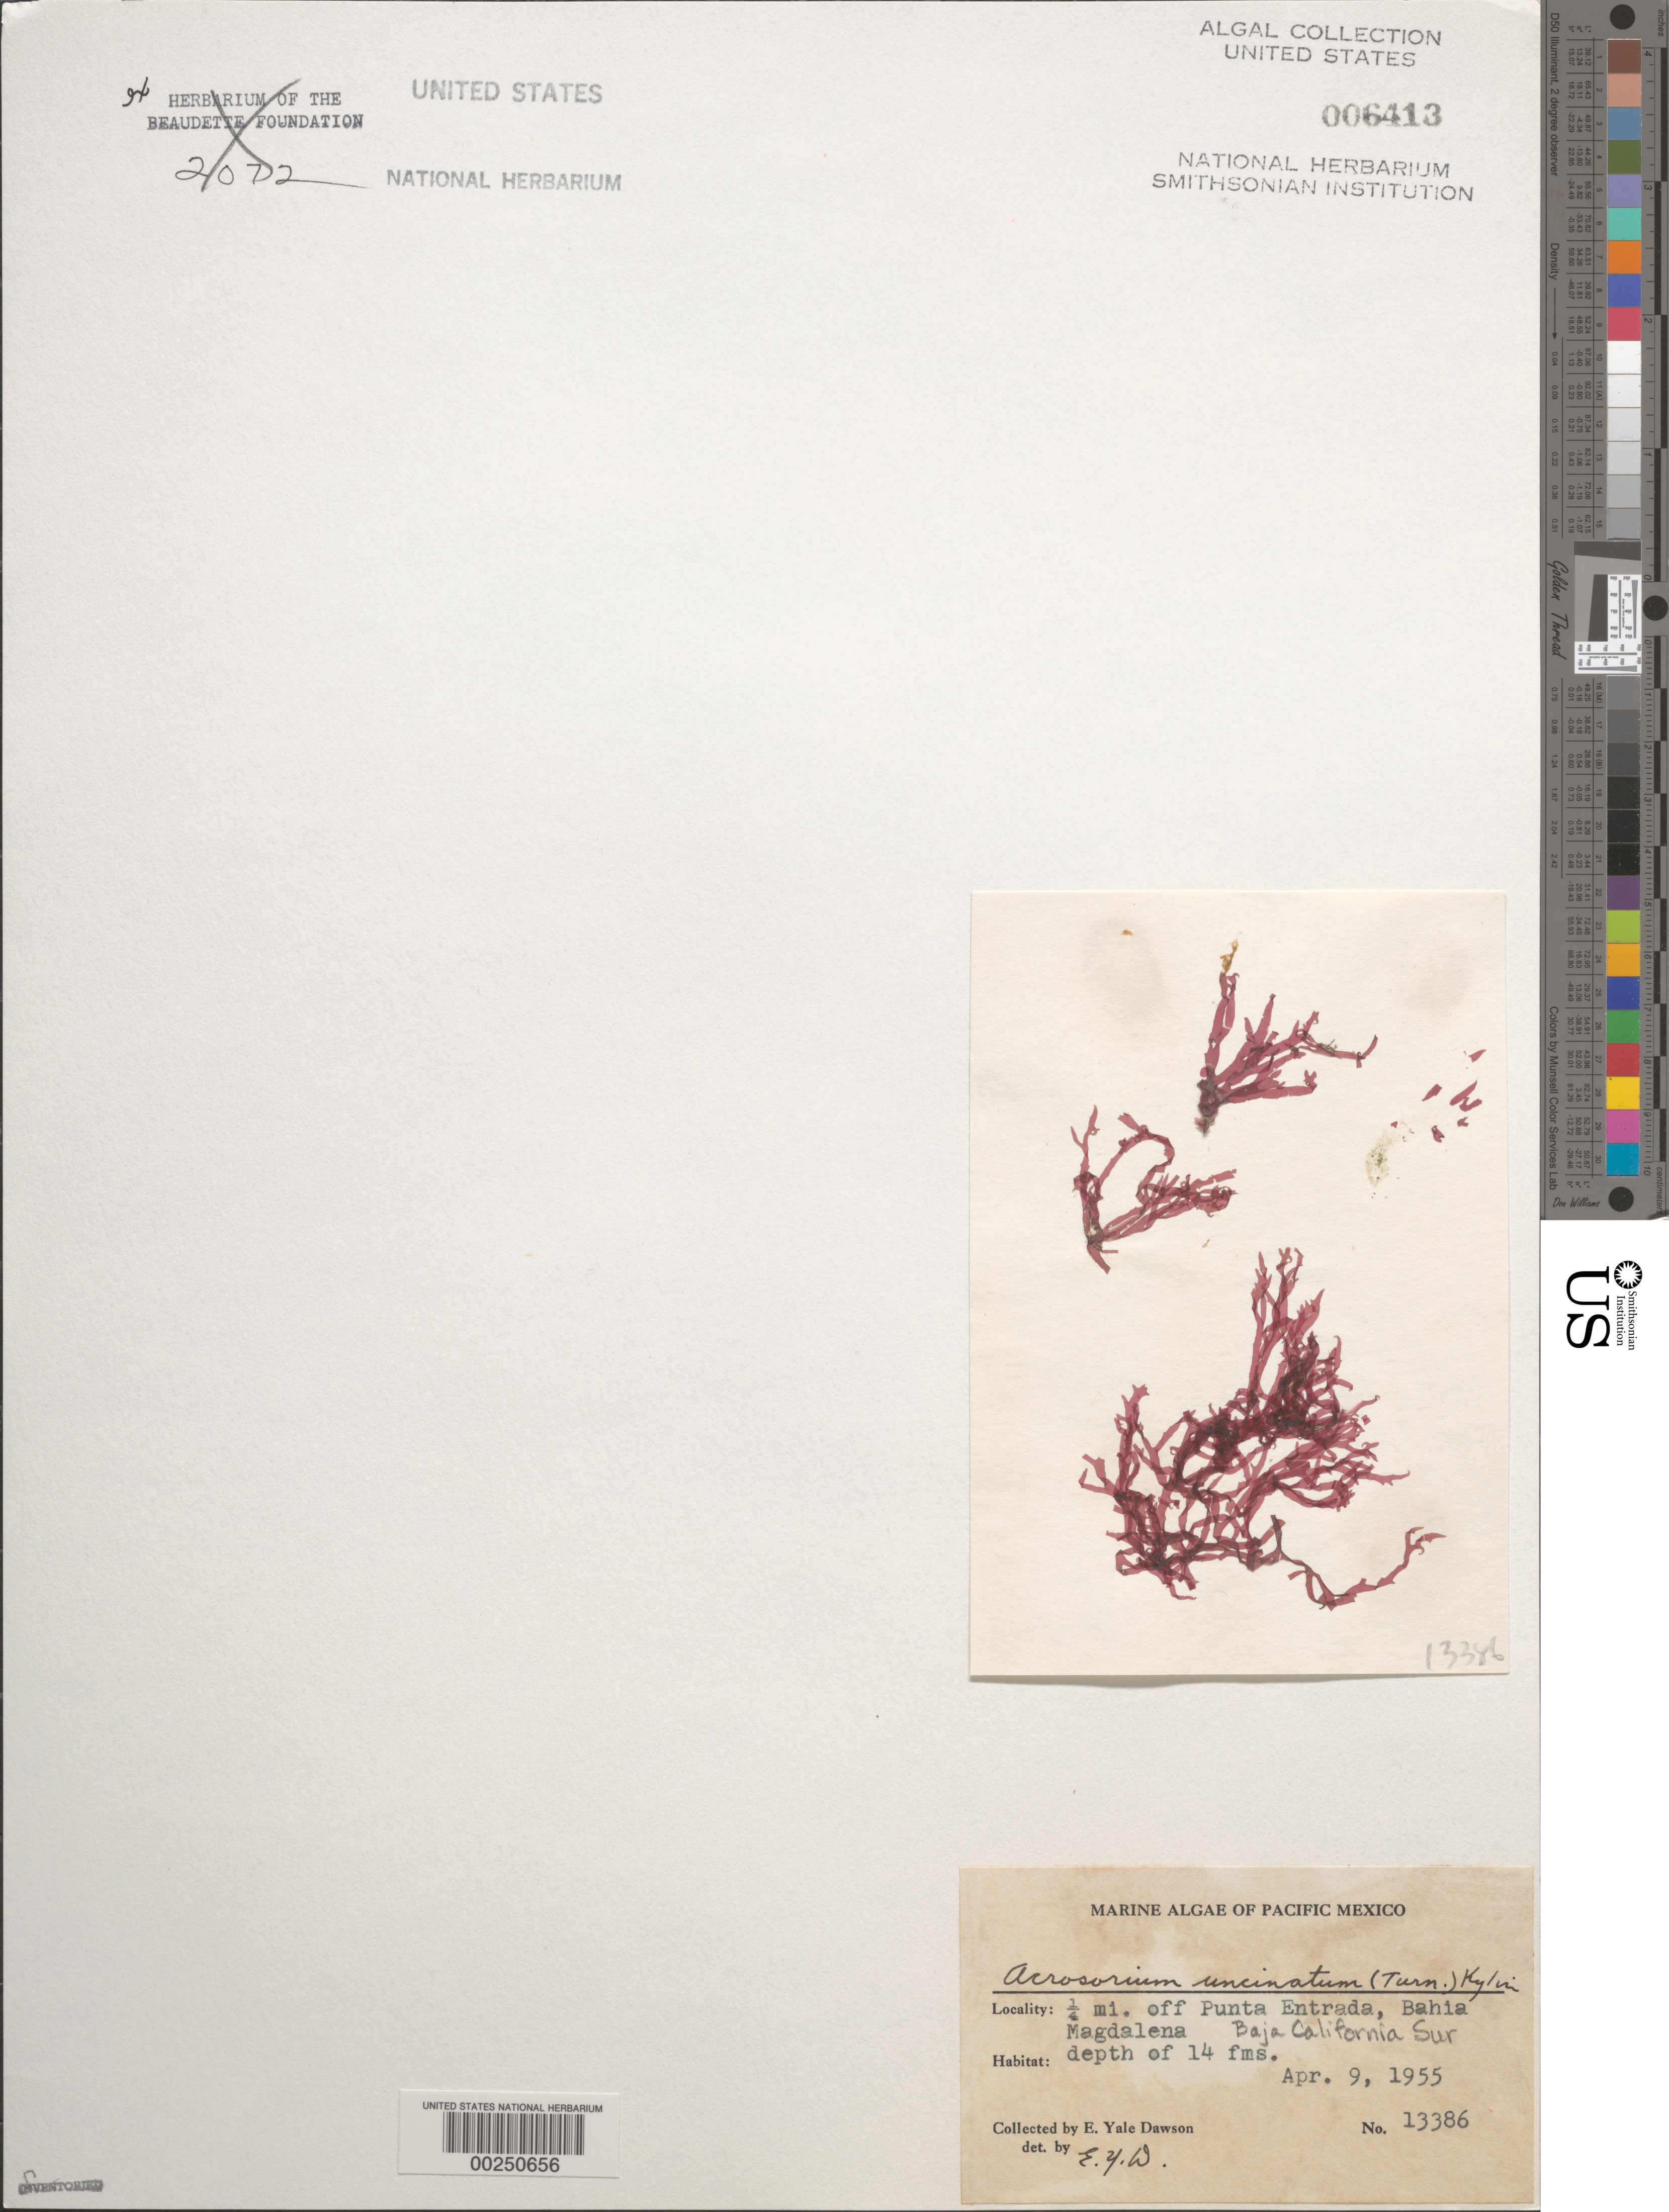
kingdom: Plantae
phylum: Rhodophyta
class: Florideophyceae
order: Ceramiales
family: Delesseriaceae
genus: Cryptopleura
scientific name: Cryptopleura ramosa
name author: (Huds.) L.M. Newton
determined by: Algae name updating Project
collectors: E. Y. Dawson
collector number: EYD 13386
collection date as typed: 09 Apr 1955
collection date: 1955-04-09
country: Mexico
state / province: Baja California Sur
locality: Bahia Magdalena, 0.25 mile off Punta Entrada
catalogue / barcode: US 6413